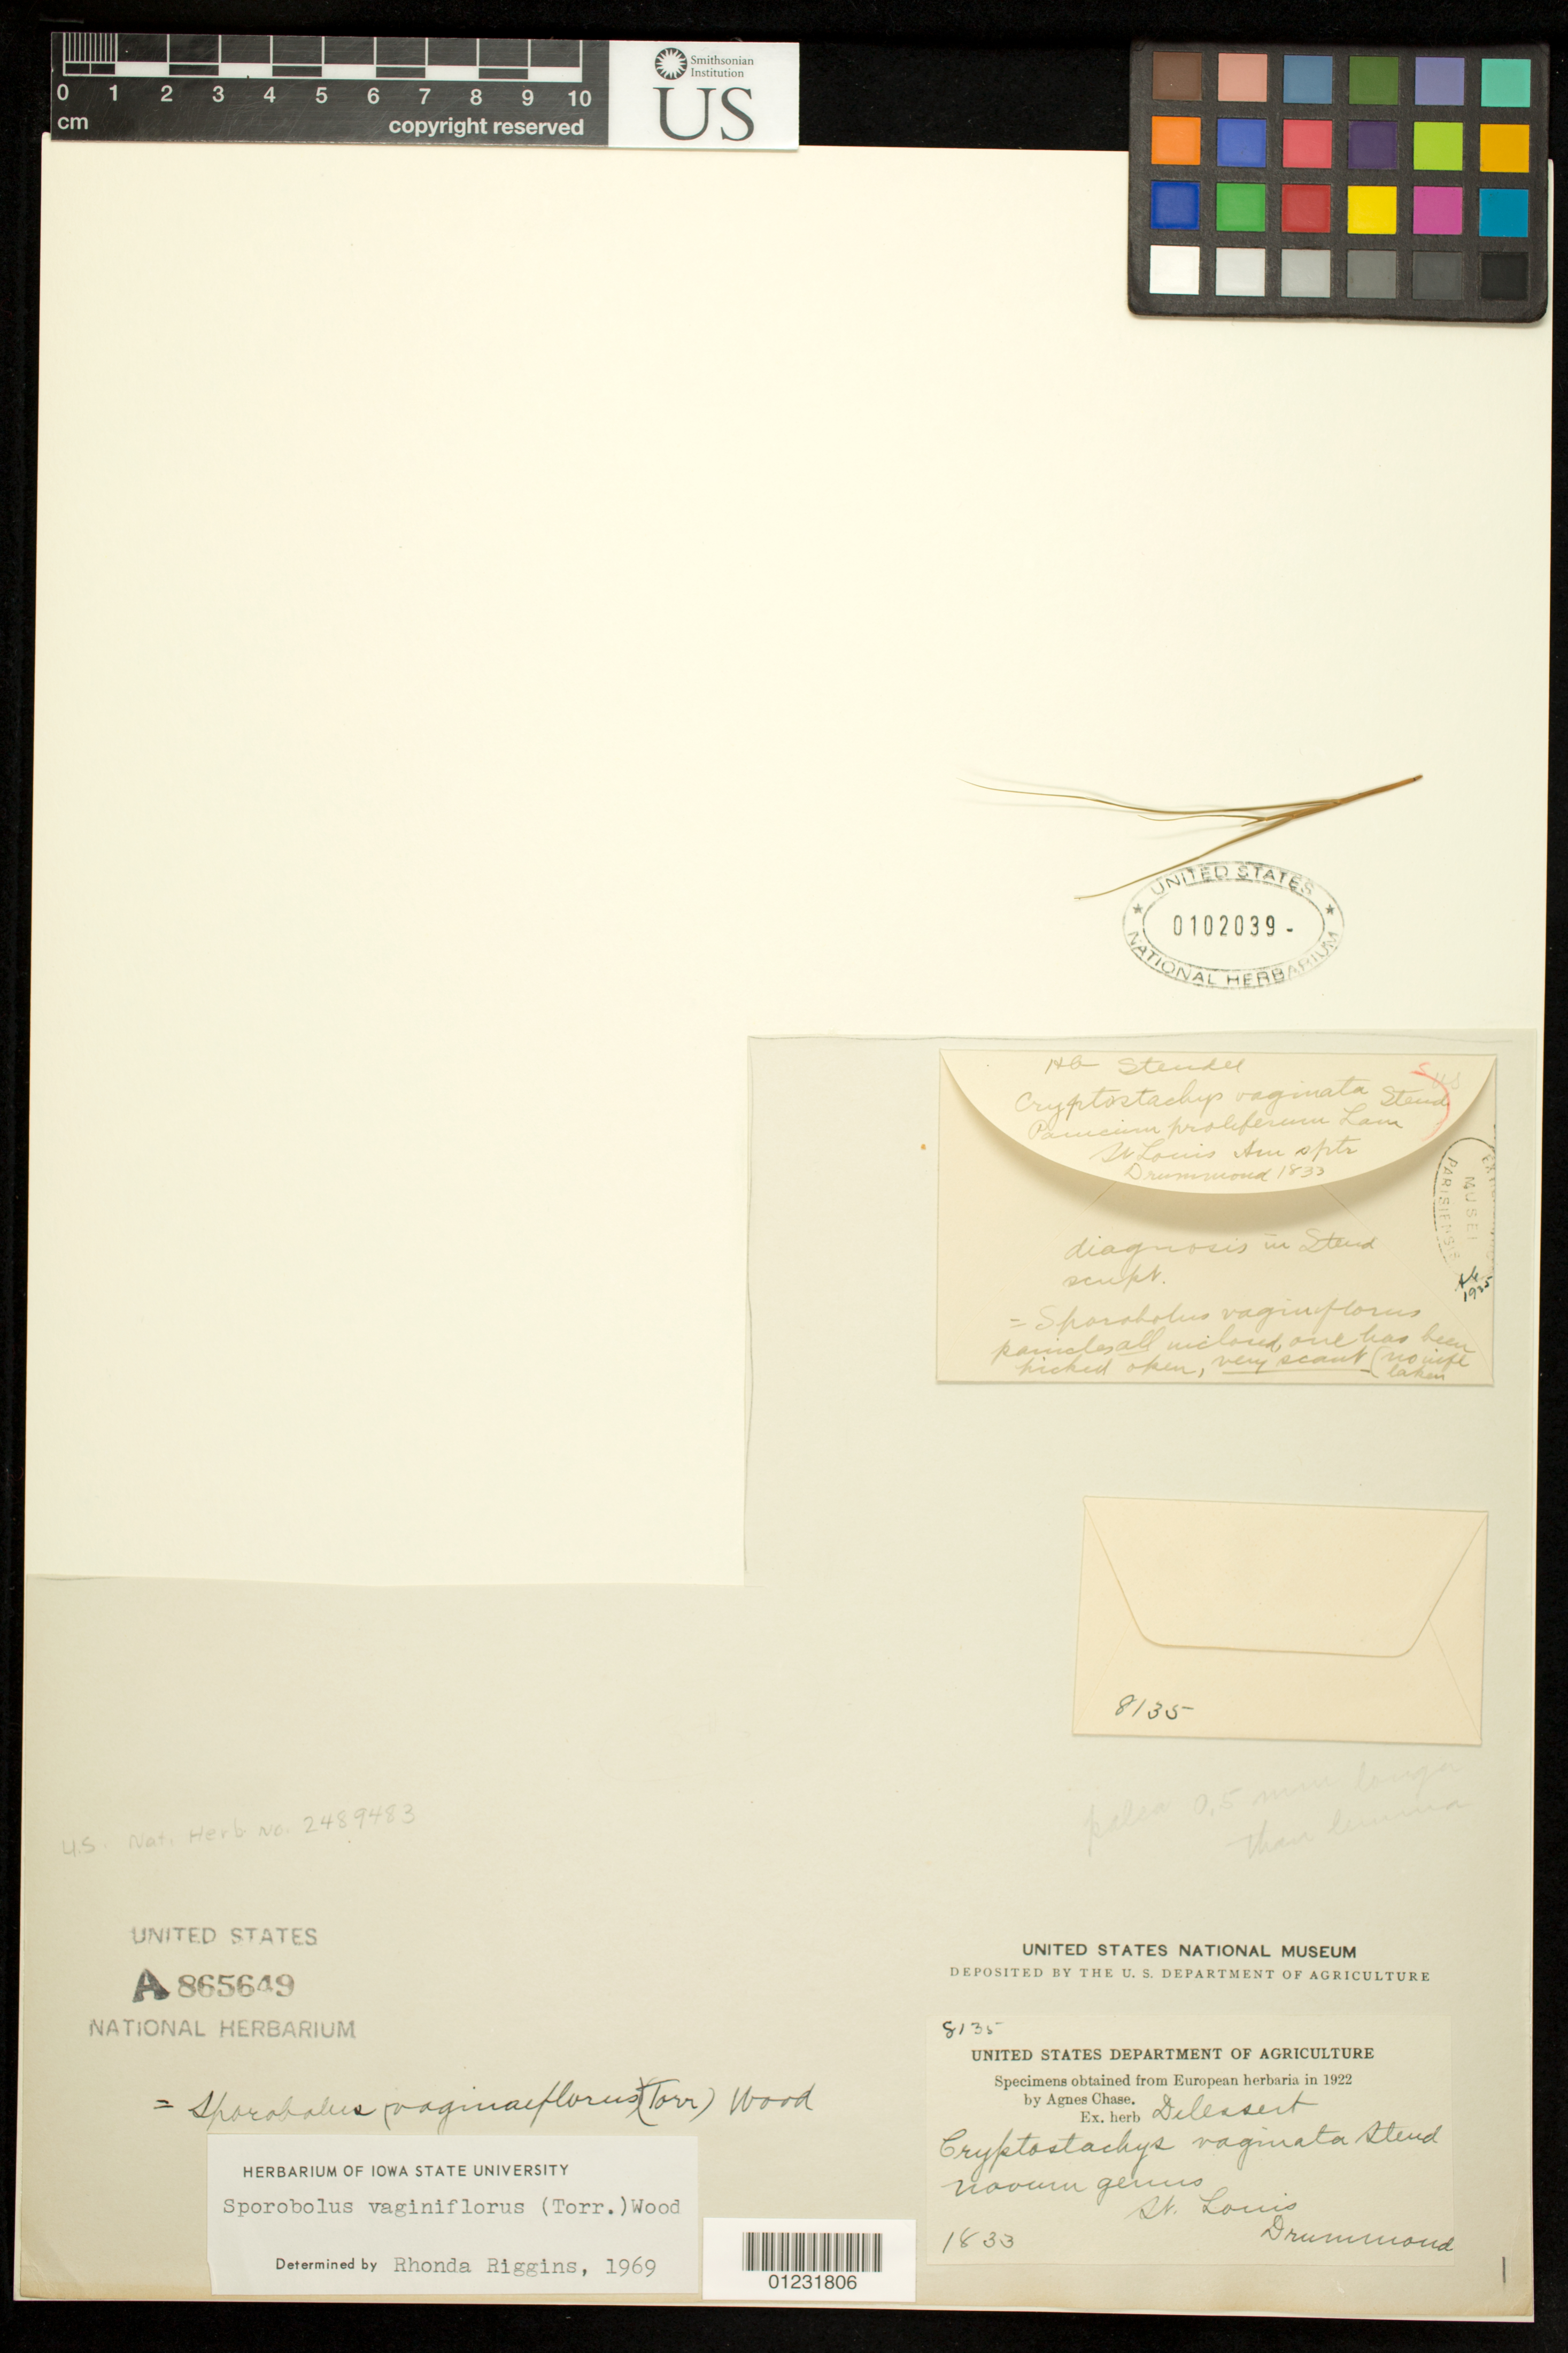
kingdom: Plantae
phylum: Tracheophyta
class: Liliopsida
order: Poales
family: Poaceae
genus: Cryptostachys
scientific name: Cryptostachys vaginata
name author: Steud.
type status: Possible Type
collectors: T. Drummond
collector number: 8135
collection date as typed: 1833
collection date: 1833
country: United States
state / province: Missouri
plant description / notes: Fragmentary material of type specimen ex herb. Delessert.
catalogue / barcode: US 865649